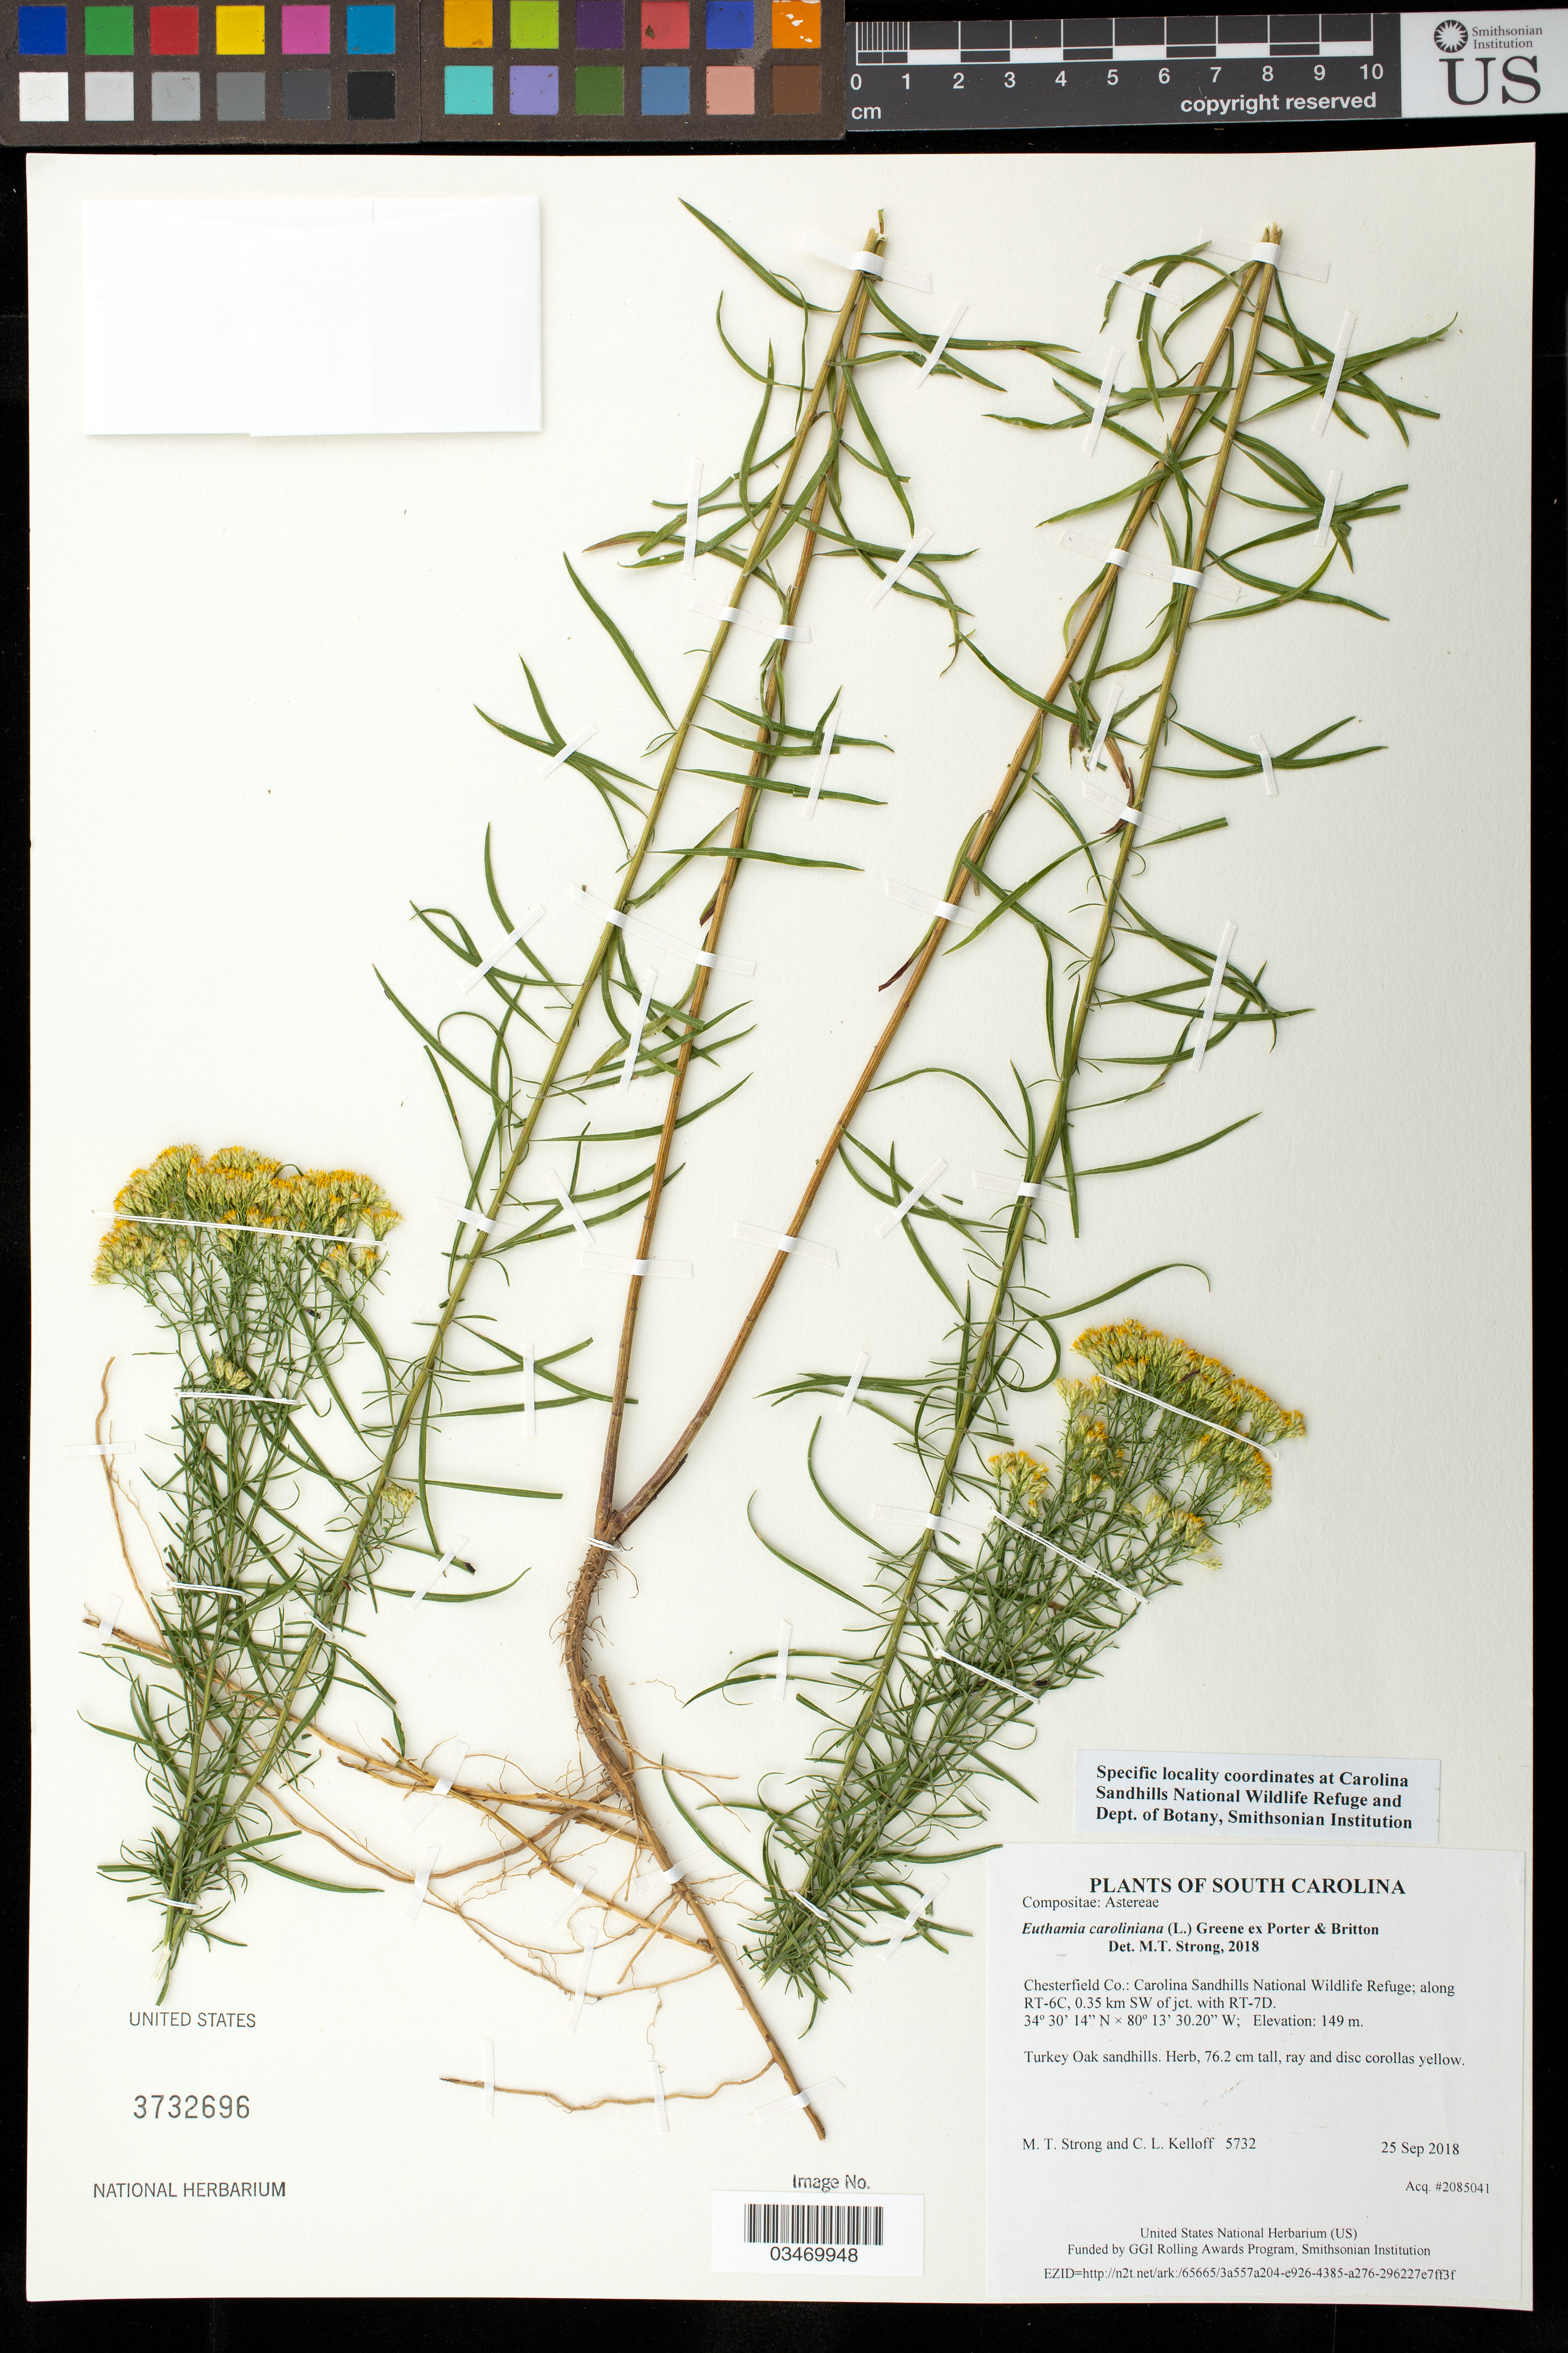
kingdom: Plantae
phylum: Tracheophyta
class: Magnoliopsida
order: Asterales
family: Asteraceae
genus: Euthamia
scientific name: Euthamia caroliniana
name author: (L.) Greene ex Porter & Britton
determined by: Strong, M. T., (US), Smithsonian Institution - National Museum of Natural History (UNITED STATES)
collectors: M. T. Strong & C. L. Kelloff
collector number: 5732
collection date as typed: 25 Sep 2018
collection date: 2018-09-25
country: United States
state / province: South Carolina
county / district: Chesterfield Co.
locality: Carolina Sandhills National Wildlife Refuge; along RT-6C, 0.35 km SW of jct. with RT-7D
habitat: Turkey Oak sandhills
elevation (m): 149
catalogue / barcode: US 3732696